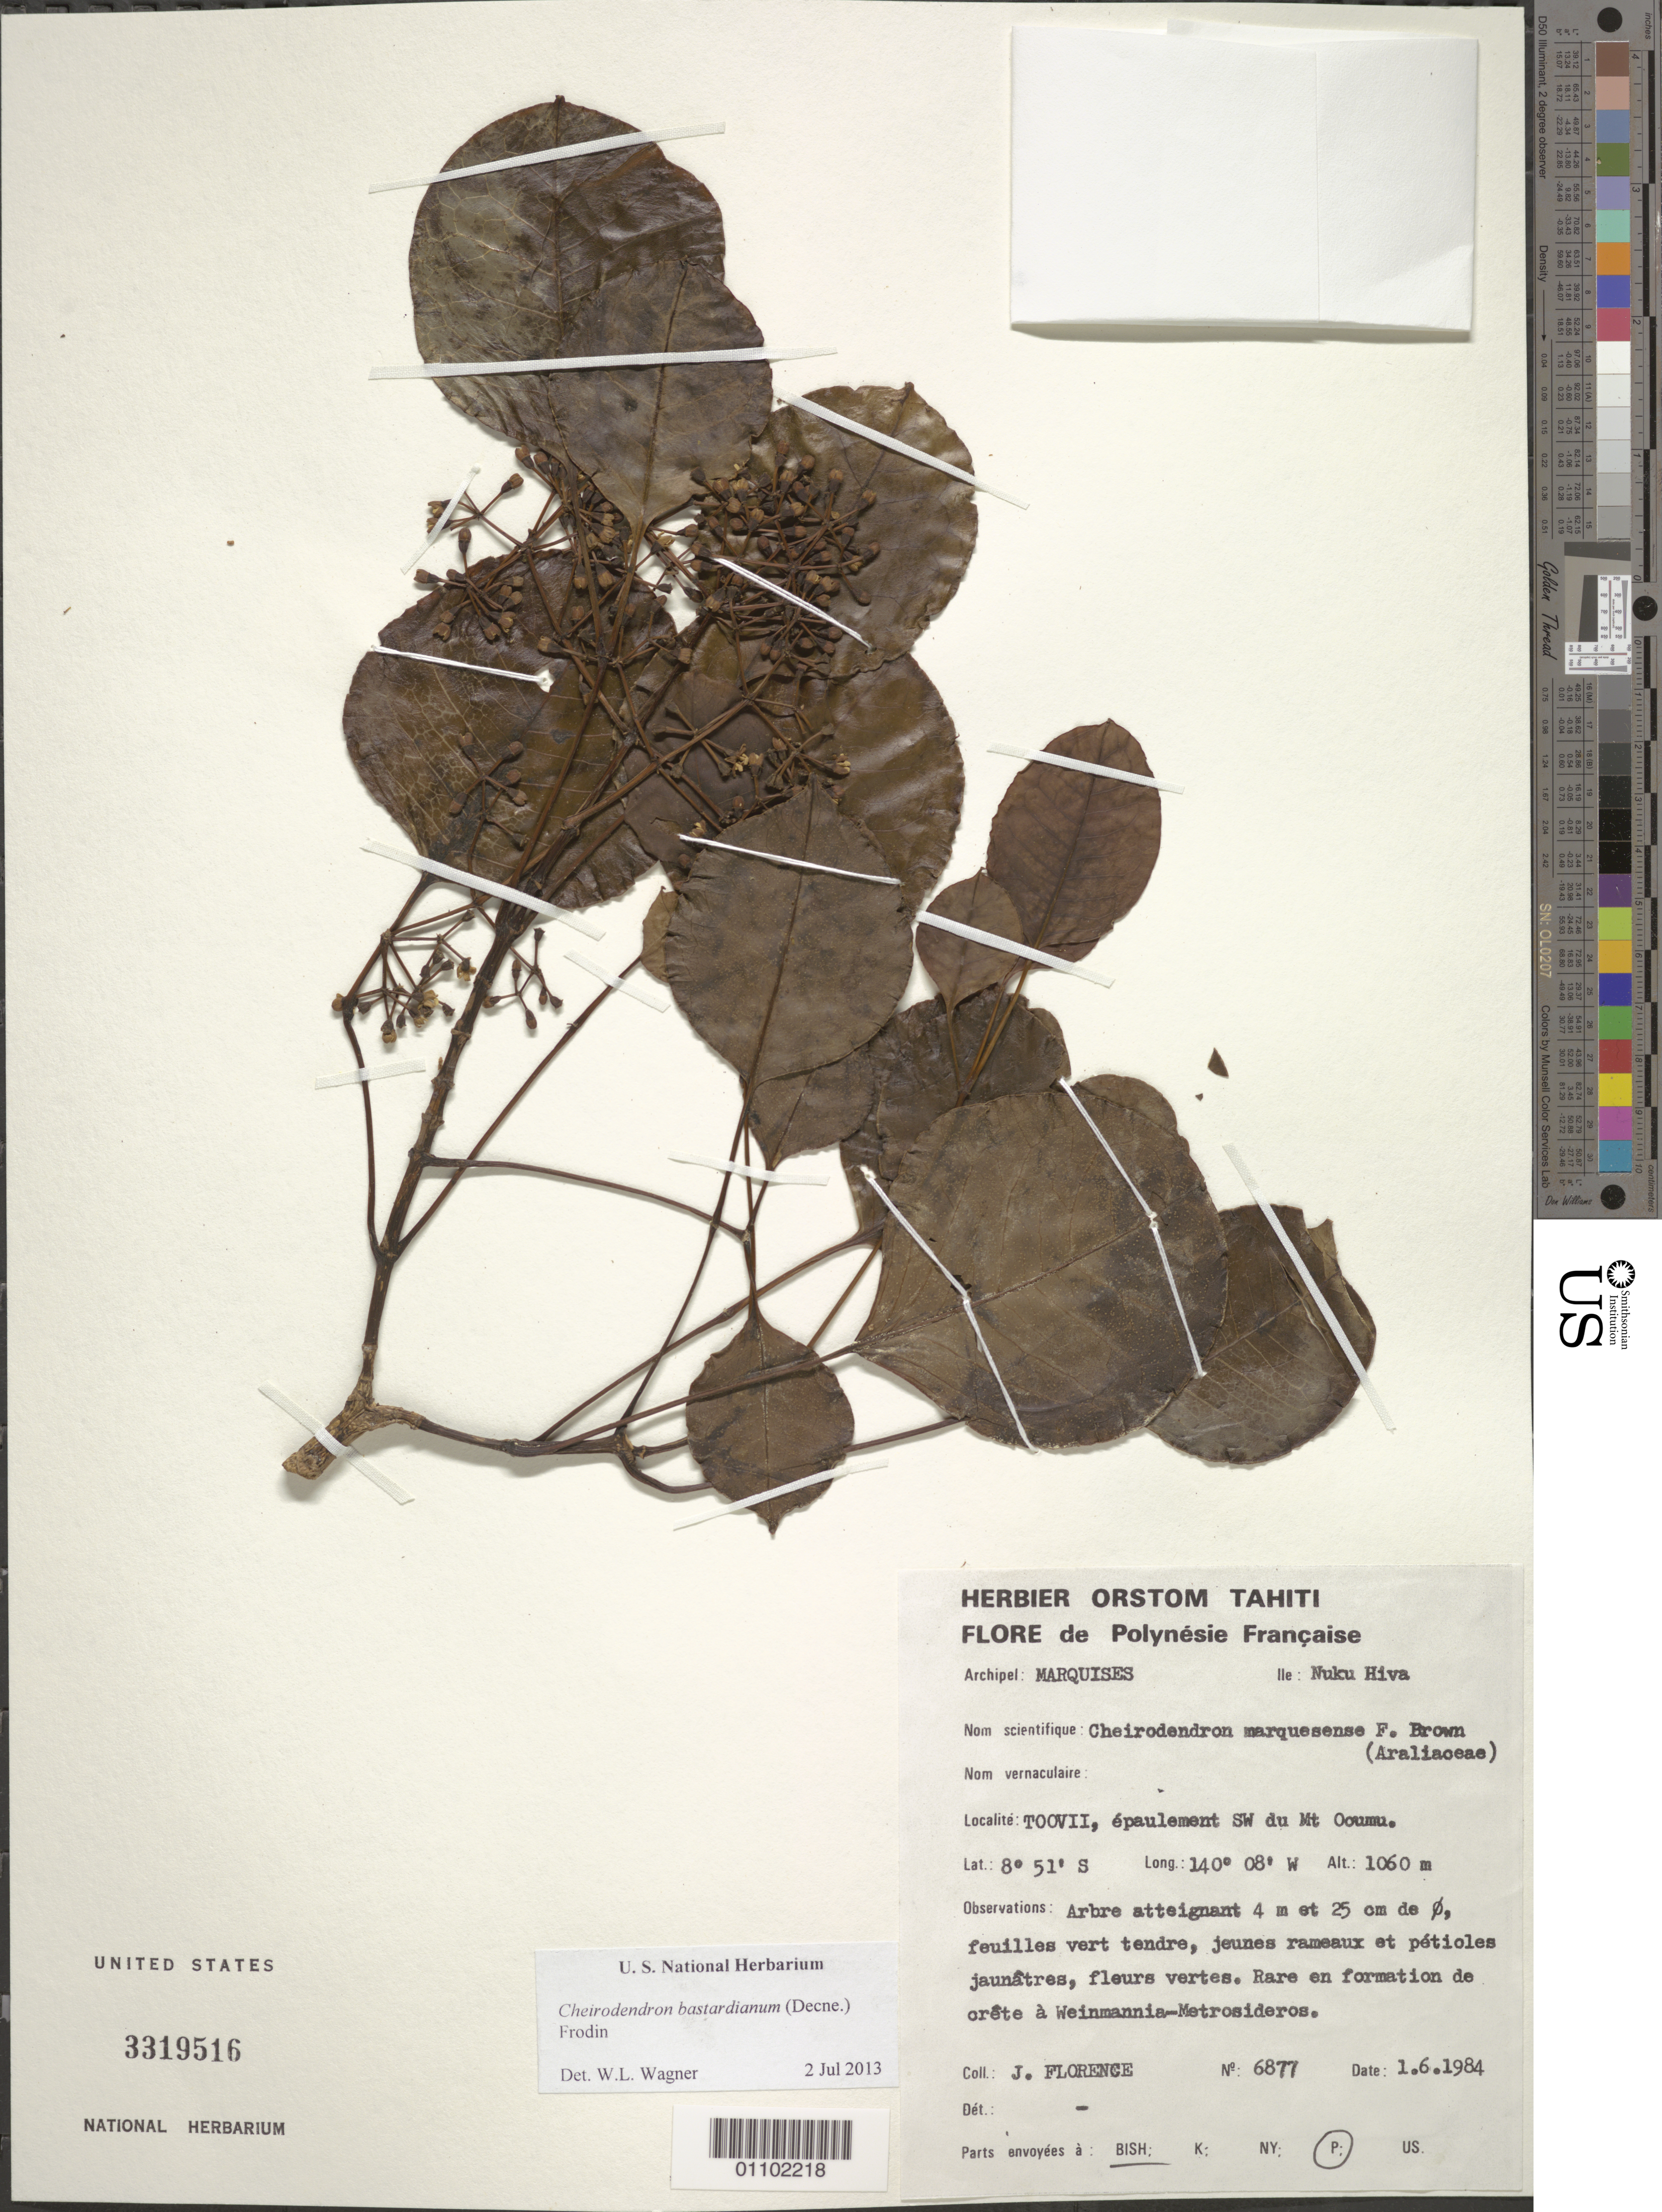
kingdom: Plantae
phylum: Tracheophyta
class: Magnoliopsida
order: Apiales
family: Araliaceae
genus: Cheirodendron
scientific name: Cheirodendron bastardianum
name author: (Decne.) Frodin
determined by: Lorence, David H., (PTBG), National Tropical Botanical Garden (UNITED STATES)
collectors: J. Florence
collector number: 6877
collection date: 1984-06-01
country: French Polynesia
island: Nuku Hiva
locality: Tovii, epaulement SW du Mt. Ooumu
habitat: Rare en formation de crete a Wenmannia - Metrosideros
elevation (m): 1060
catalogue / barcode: US 3319516